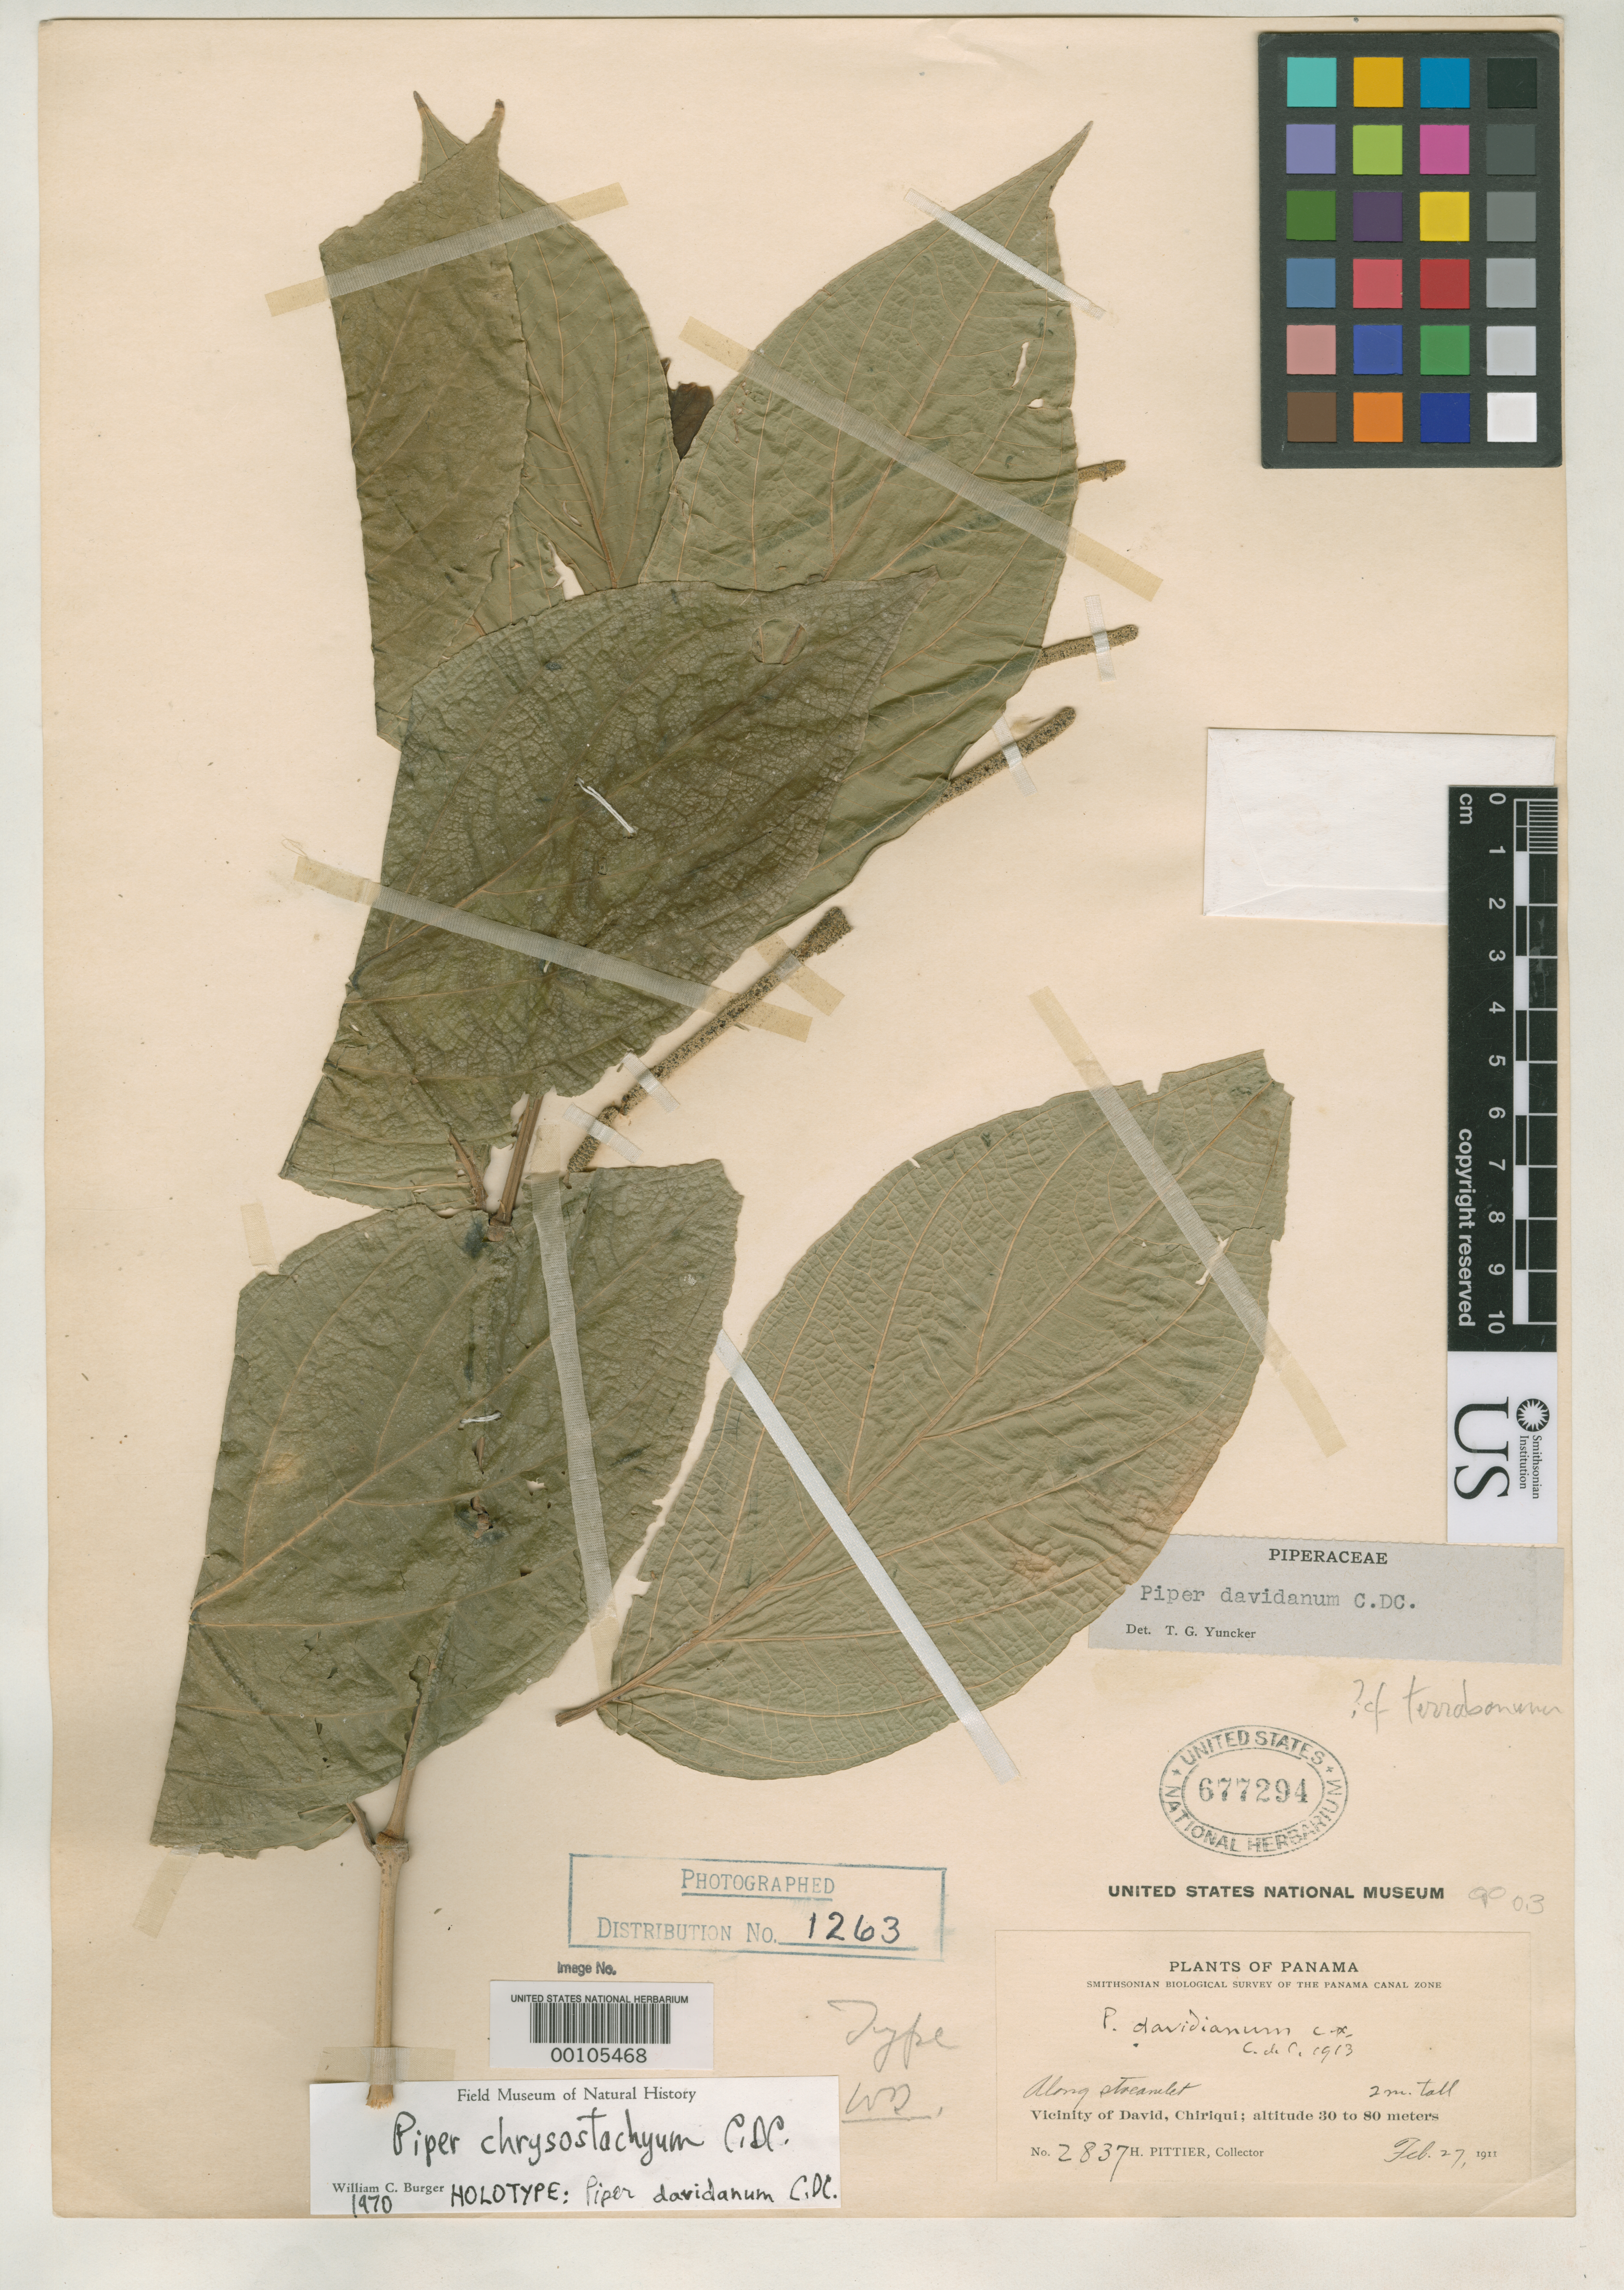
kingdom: Plantae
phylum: Tracheophyta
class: Magnoliopsida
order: Piperales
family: Piperaceae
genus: Piper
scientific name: Piper davidianum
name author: C. DC.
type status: Holotype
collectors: H. F. Pittier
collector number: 2837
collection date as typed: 27 Feb 1911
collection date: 1911-02-27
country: Panama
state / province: Chiriquí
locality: David vicinity.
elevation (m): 30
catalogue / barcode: US 677294